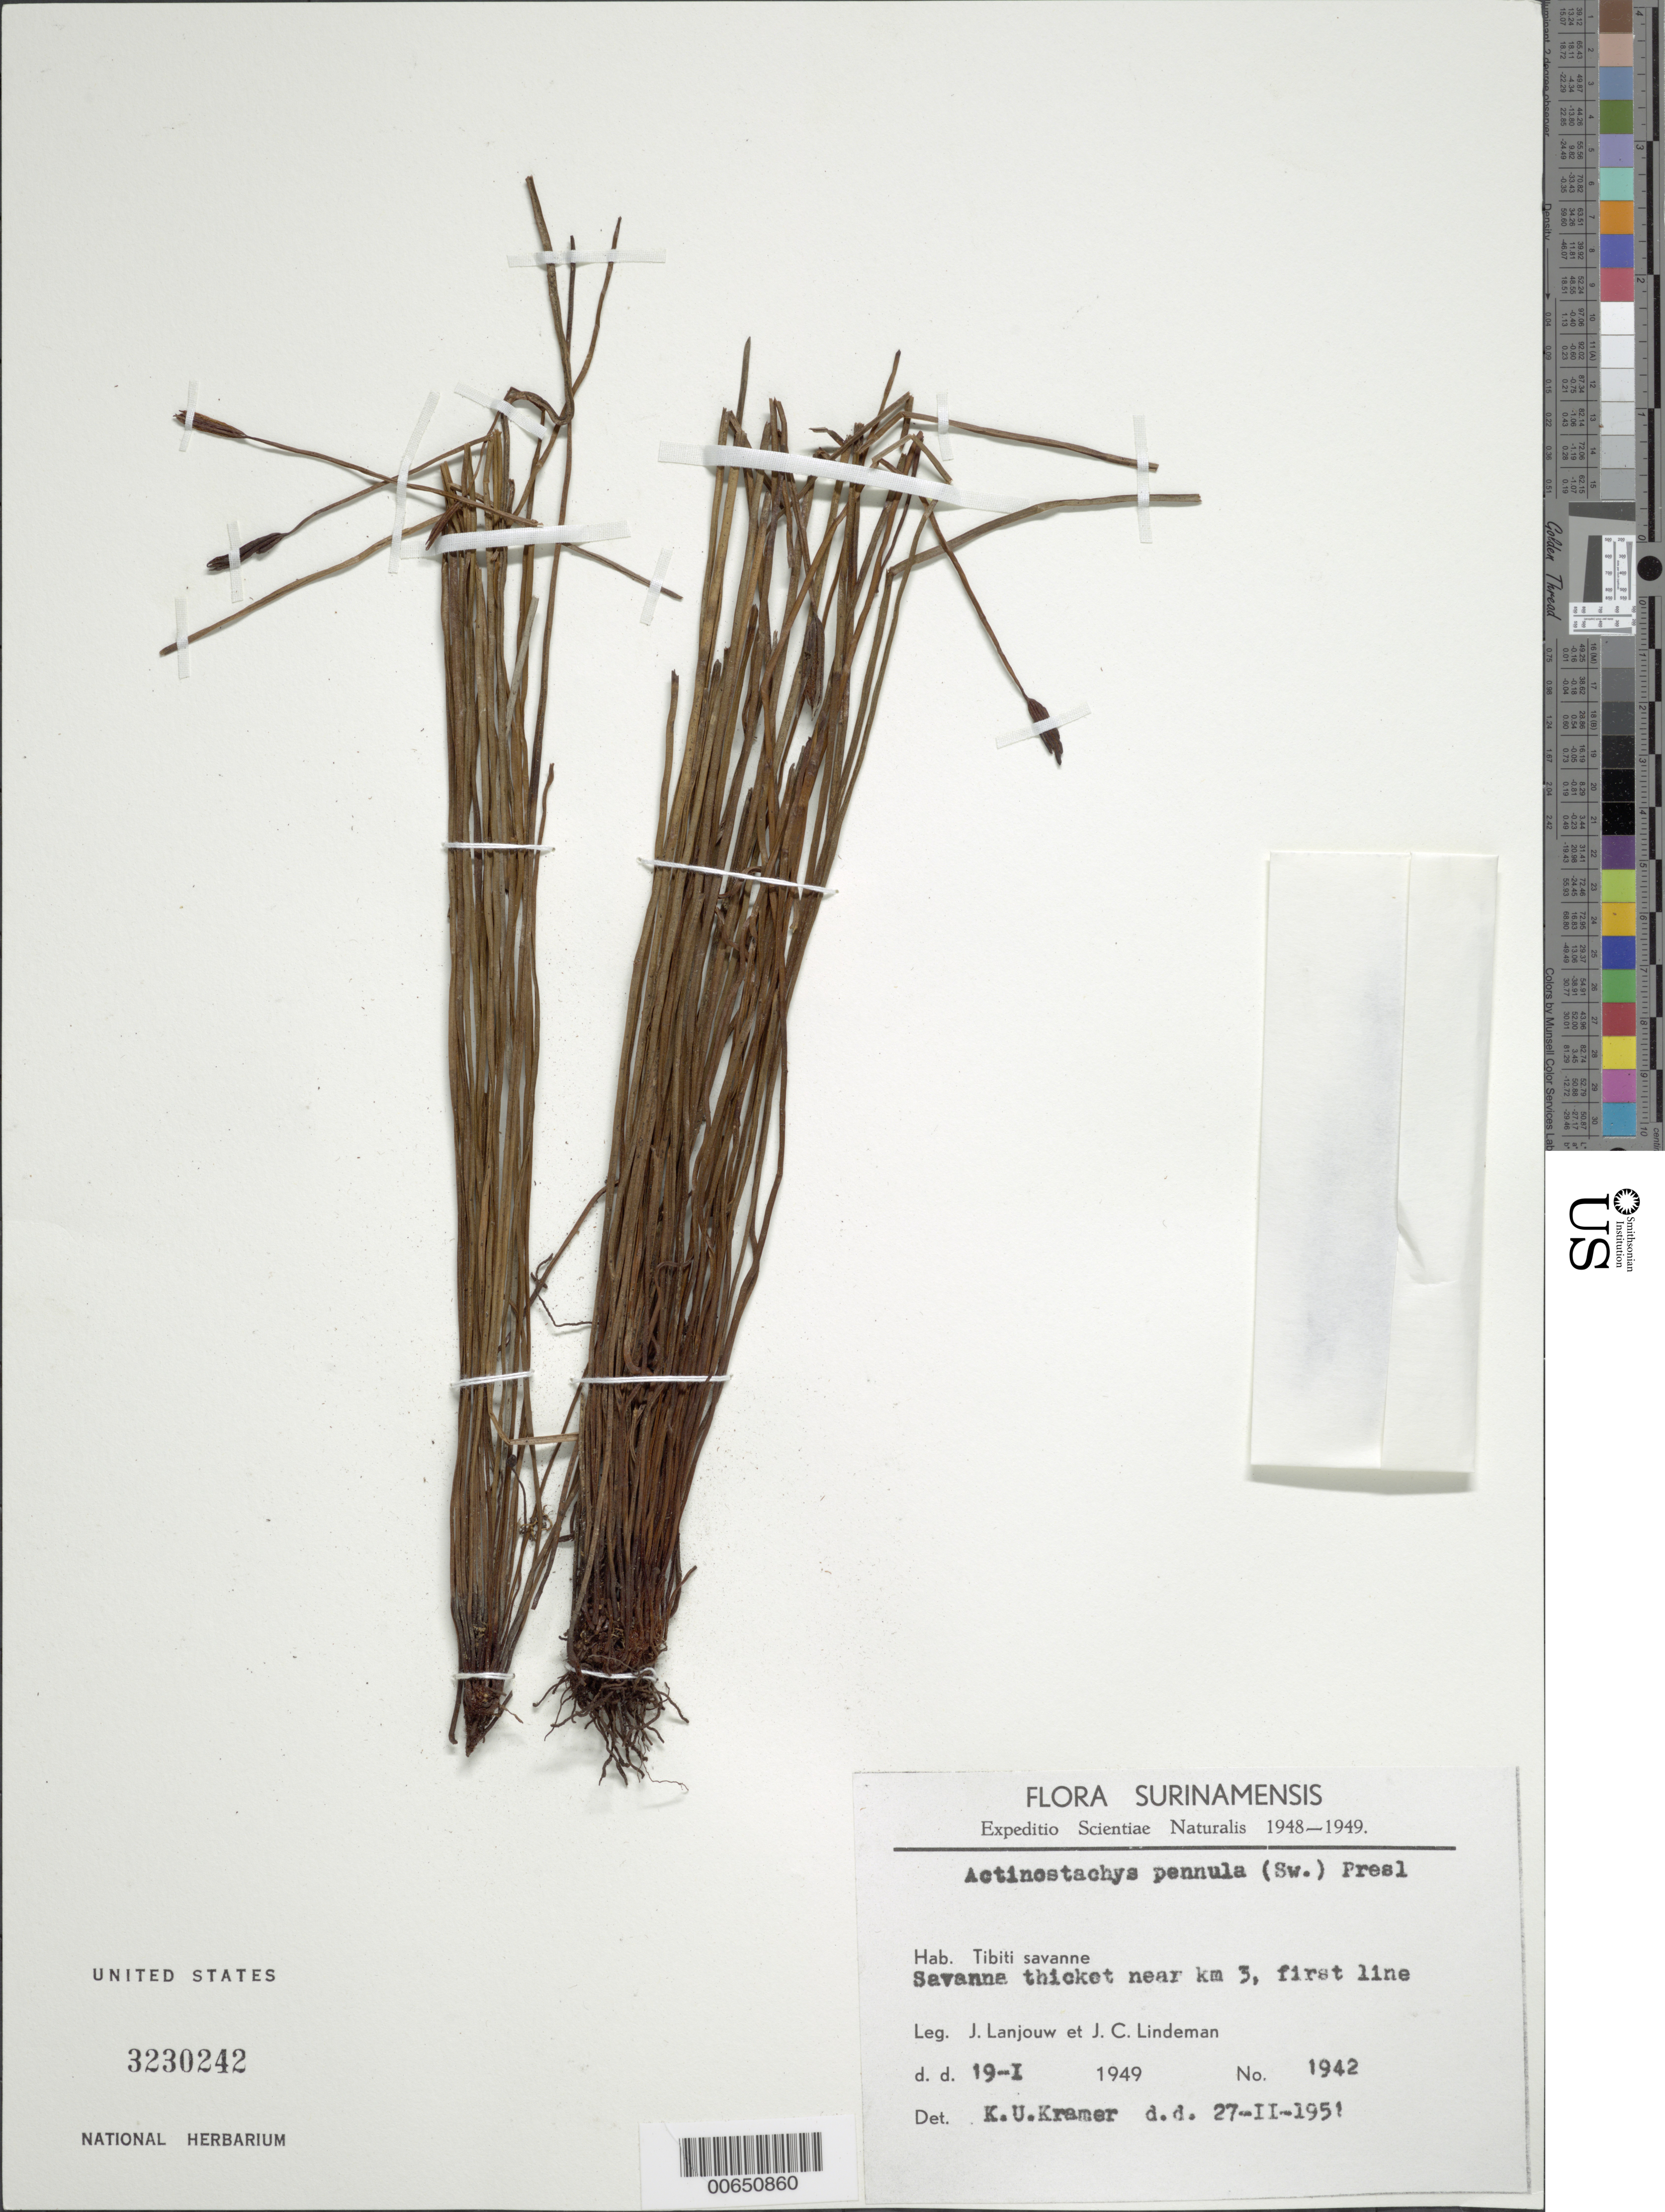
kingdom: Plantae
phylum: Tracheophyta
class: Polypodiopsida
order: Schizaeales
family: Schizaeaceae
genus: Actinostachys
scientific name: Actinostachys pennula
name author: (Sw.) Hook.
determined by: Kramer, K. U.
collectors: J. Lanjouw & J. C. Lindeman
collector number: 1942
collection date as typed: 19-Jan-49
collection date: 1949-01-19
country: Suriname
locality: Tibiti savanna, near km 3, first line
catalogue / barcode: US 3230242